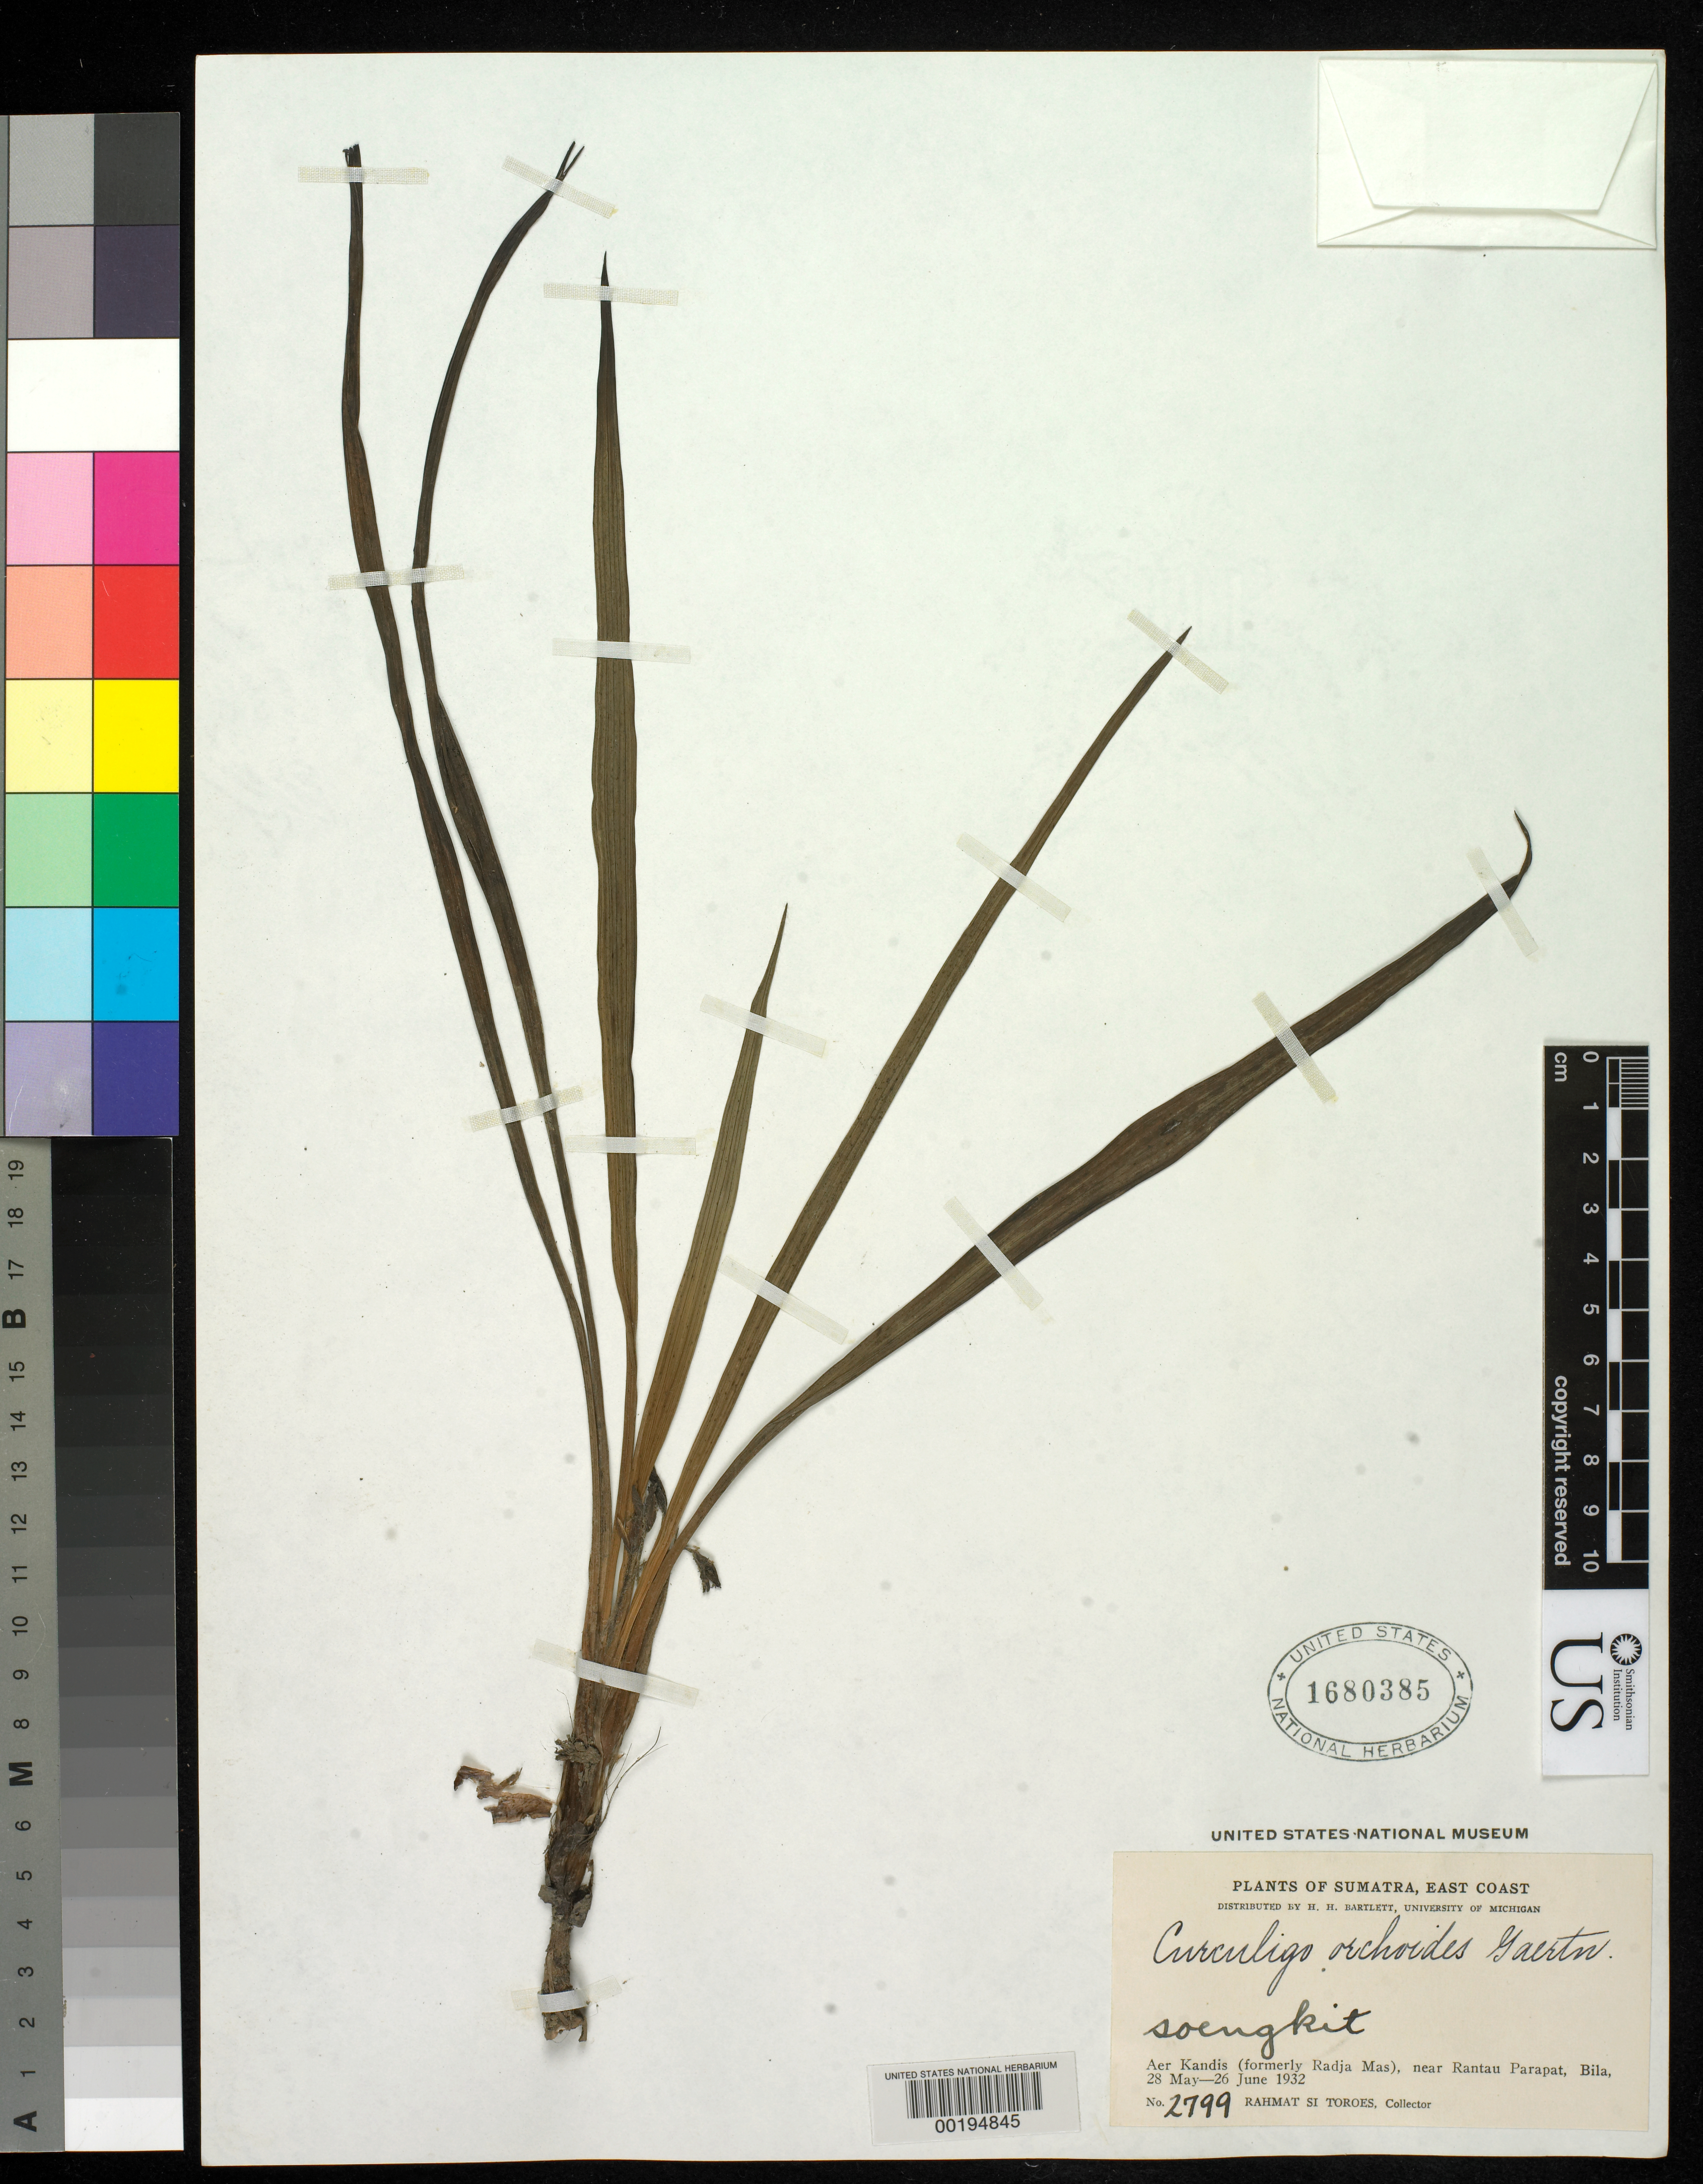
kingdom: Plantae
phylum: Tracheophyta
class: Liliopsida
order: Asparagales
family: Hypoxidaceae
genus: Curculigo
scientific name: Curculigo orchioides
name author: Gaertn.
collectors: Rahmat Si Boeea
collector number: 2799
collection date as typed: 28 May 1932 to 26 Jun 1932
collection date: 1932-05-28/1932-06-26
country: Indonesia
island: Sumatra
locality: Soengkit, aer kandis (formerly radja mas), near parapat, bila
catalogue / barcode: US 1680385